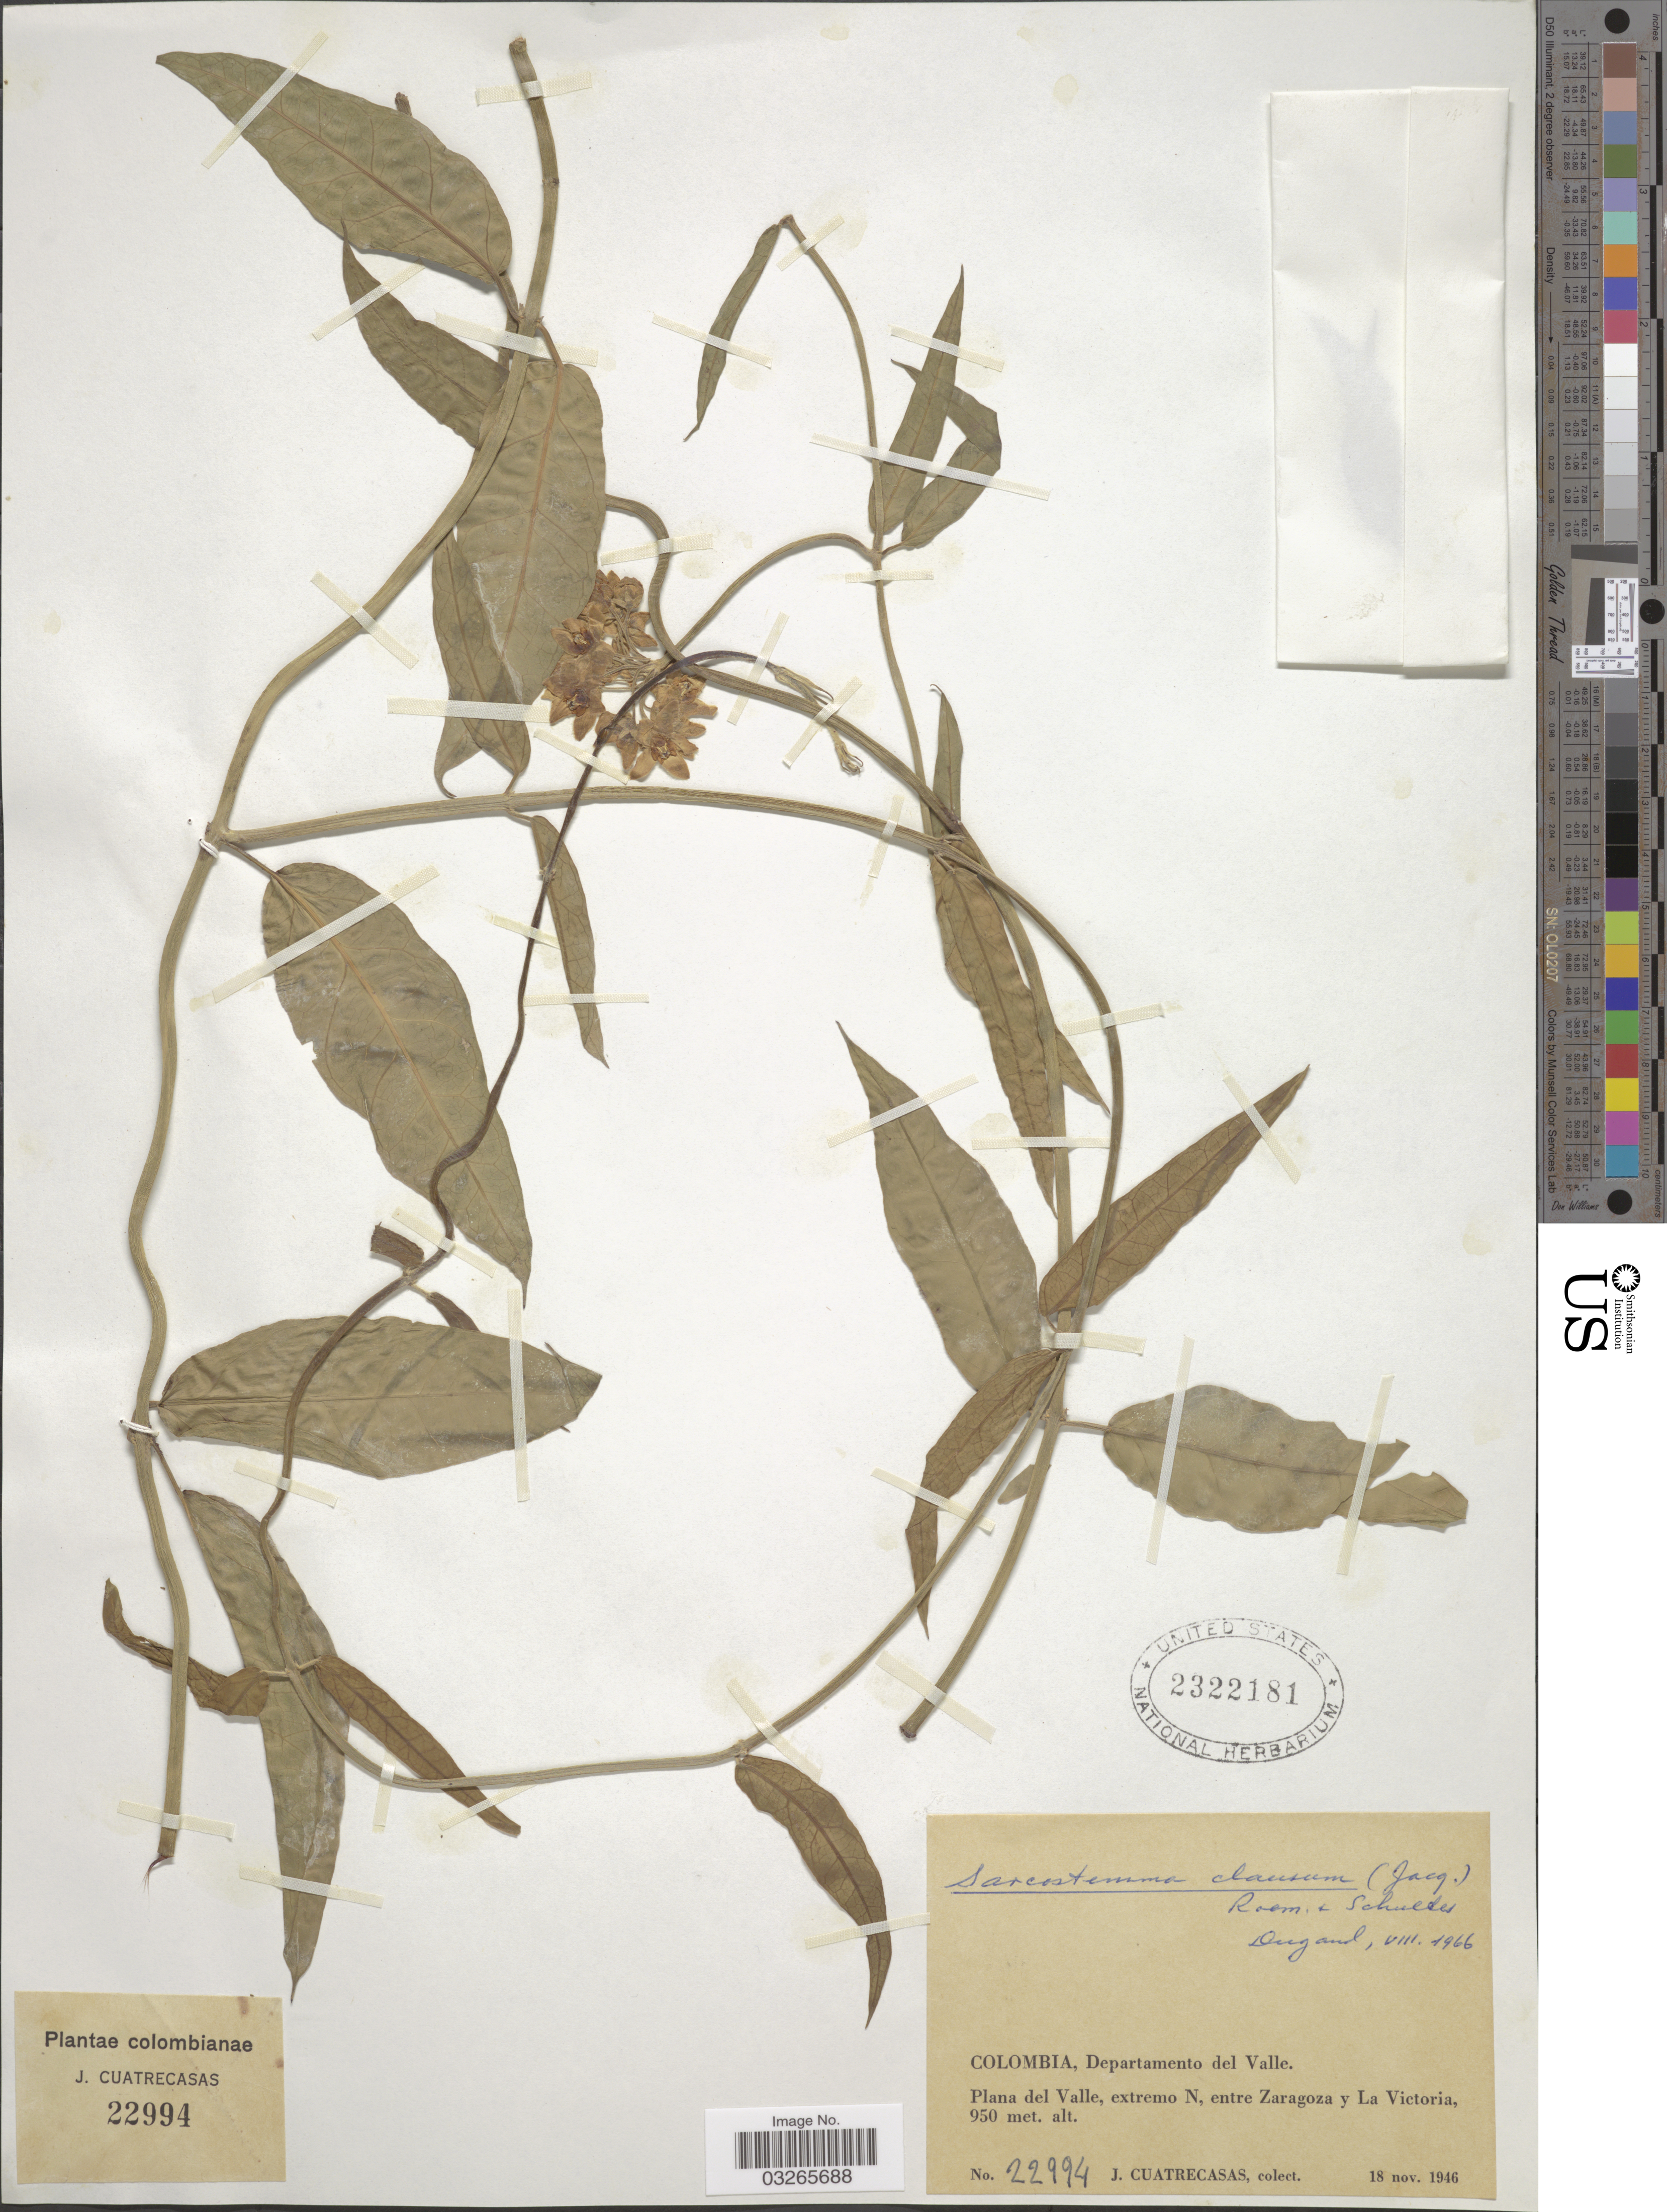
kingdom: Plantae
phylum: Tracheophyta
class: Magnoliopsida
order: Gentianales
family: Apocynaceae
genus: Sarcostemma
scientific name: Sarcostemma clausum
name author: (Jacq.) Schult.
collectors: J. Cuatrecasas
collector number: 22994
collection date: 1946-11-18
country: Colombia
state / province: Valle del Cauca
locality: Departamento del Valle. Plana del Valle, extremo N, entre Zaragoza y La Victoria.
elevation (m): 950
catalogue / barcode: US 2322181